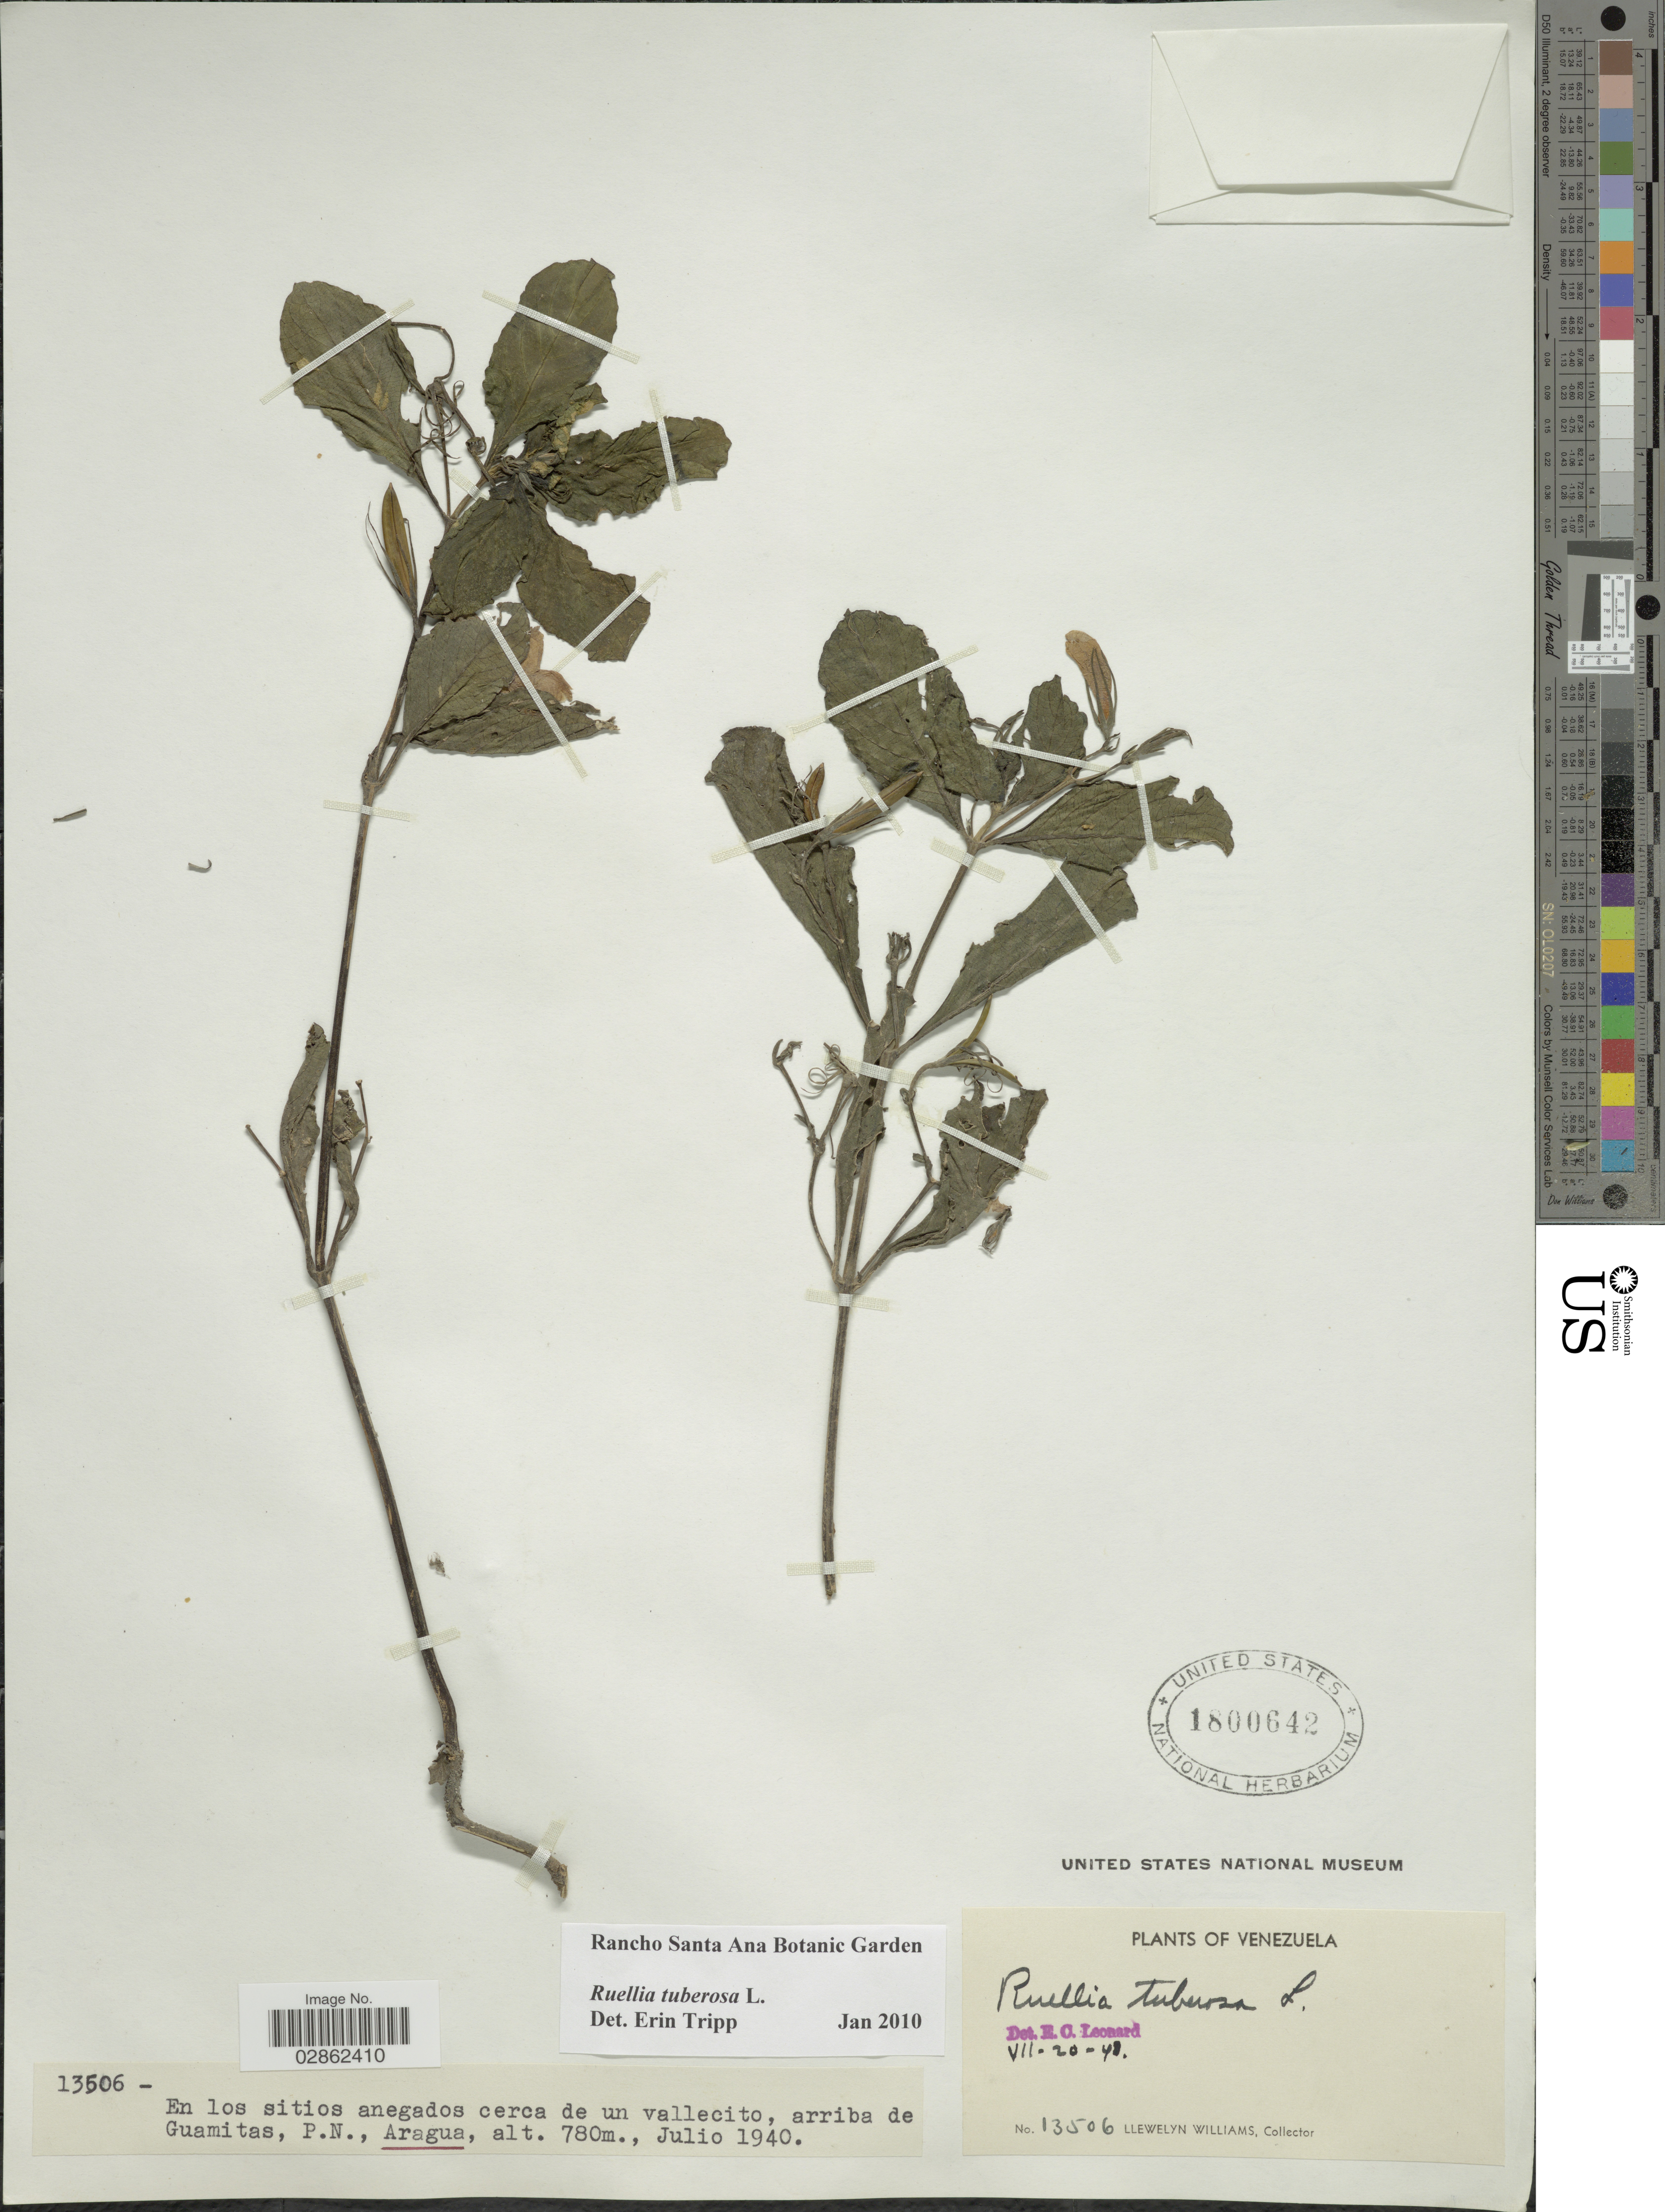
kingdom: Plantae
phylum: Tracheophyta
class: Magnoliopsida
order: Lamiales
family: Acanthaceae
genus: Ruellia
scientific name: Ruellia tuberosa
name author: L.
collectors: Ll. Williams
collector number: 13506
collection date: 1940-07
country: Venezuela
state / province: Aragua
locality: En los sitios anegados cerca de un vallecito, arriba de Guamitas, P. N.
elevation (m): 780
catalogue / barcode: US 1800642